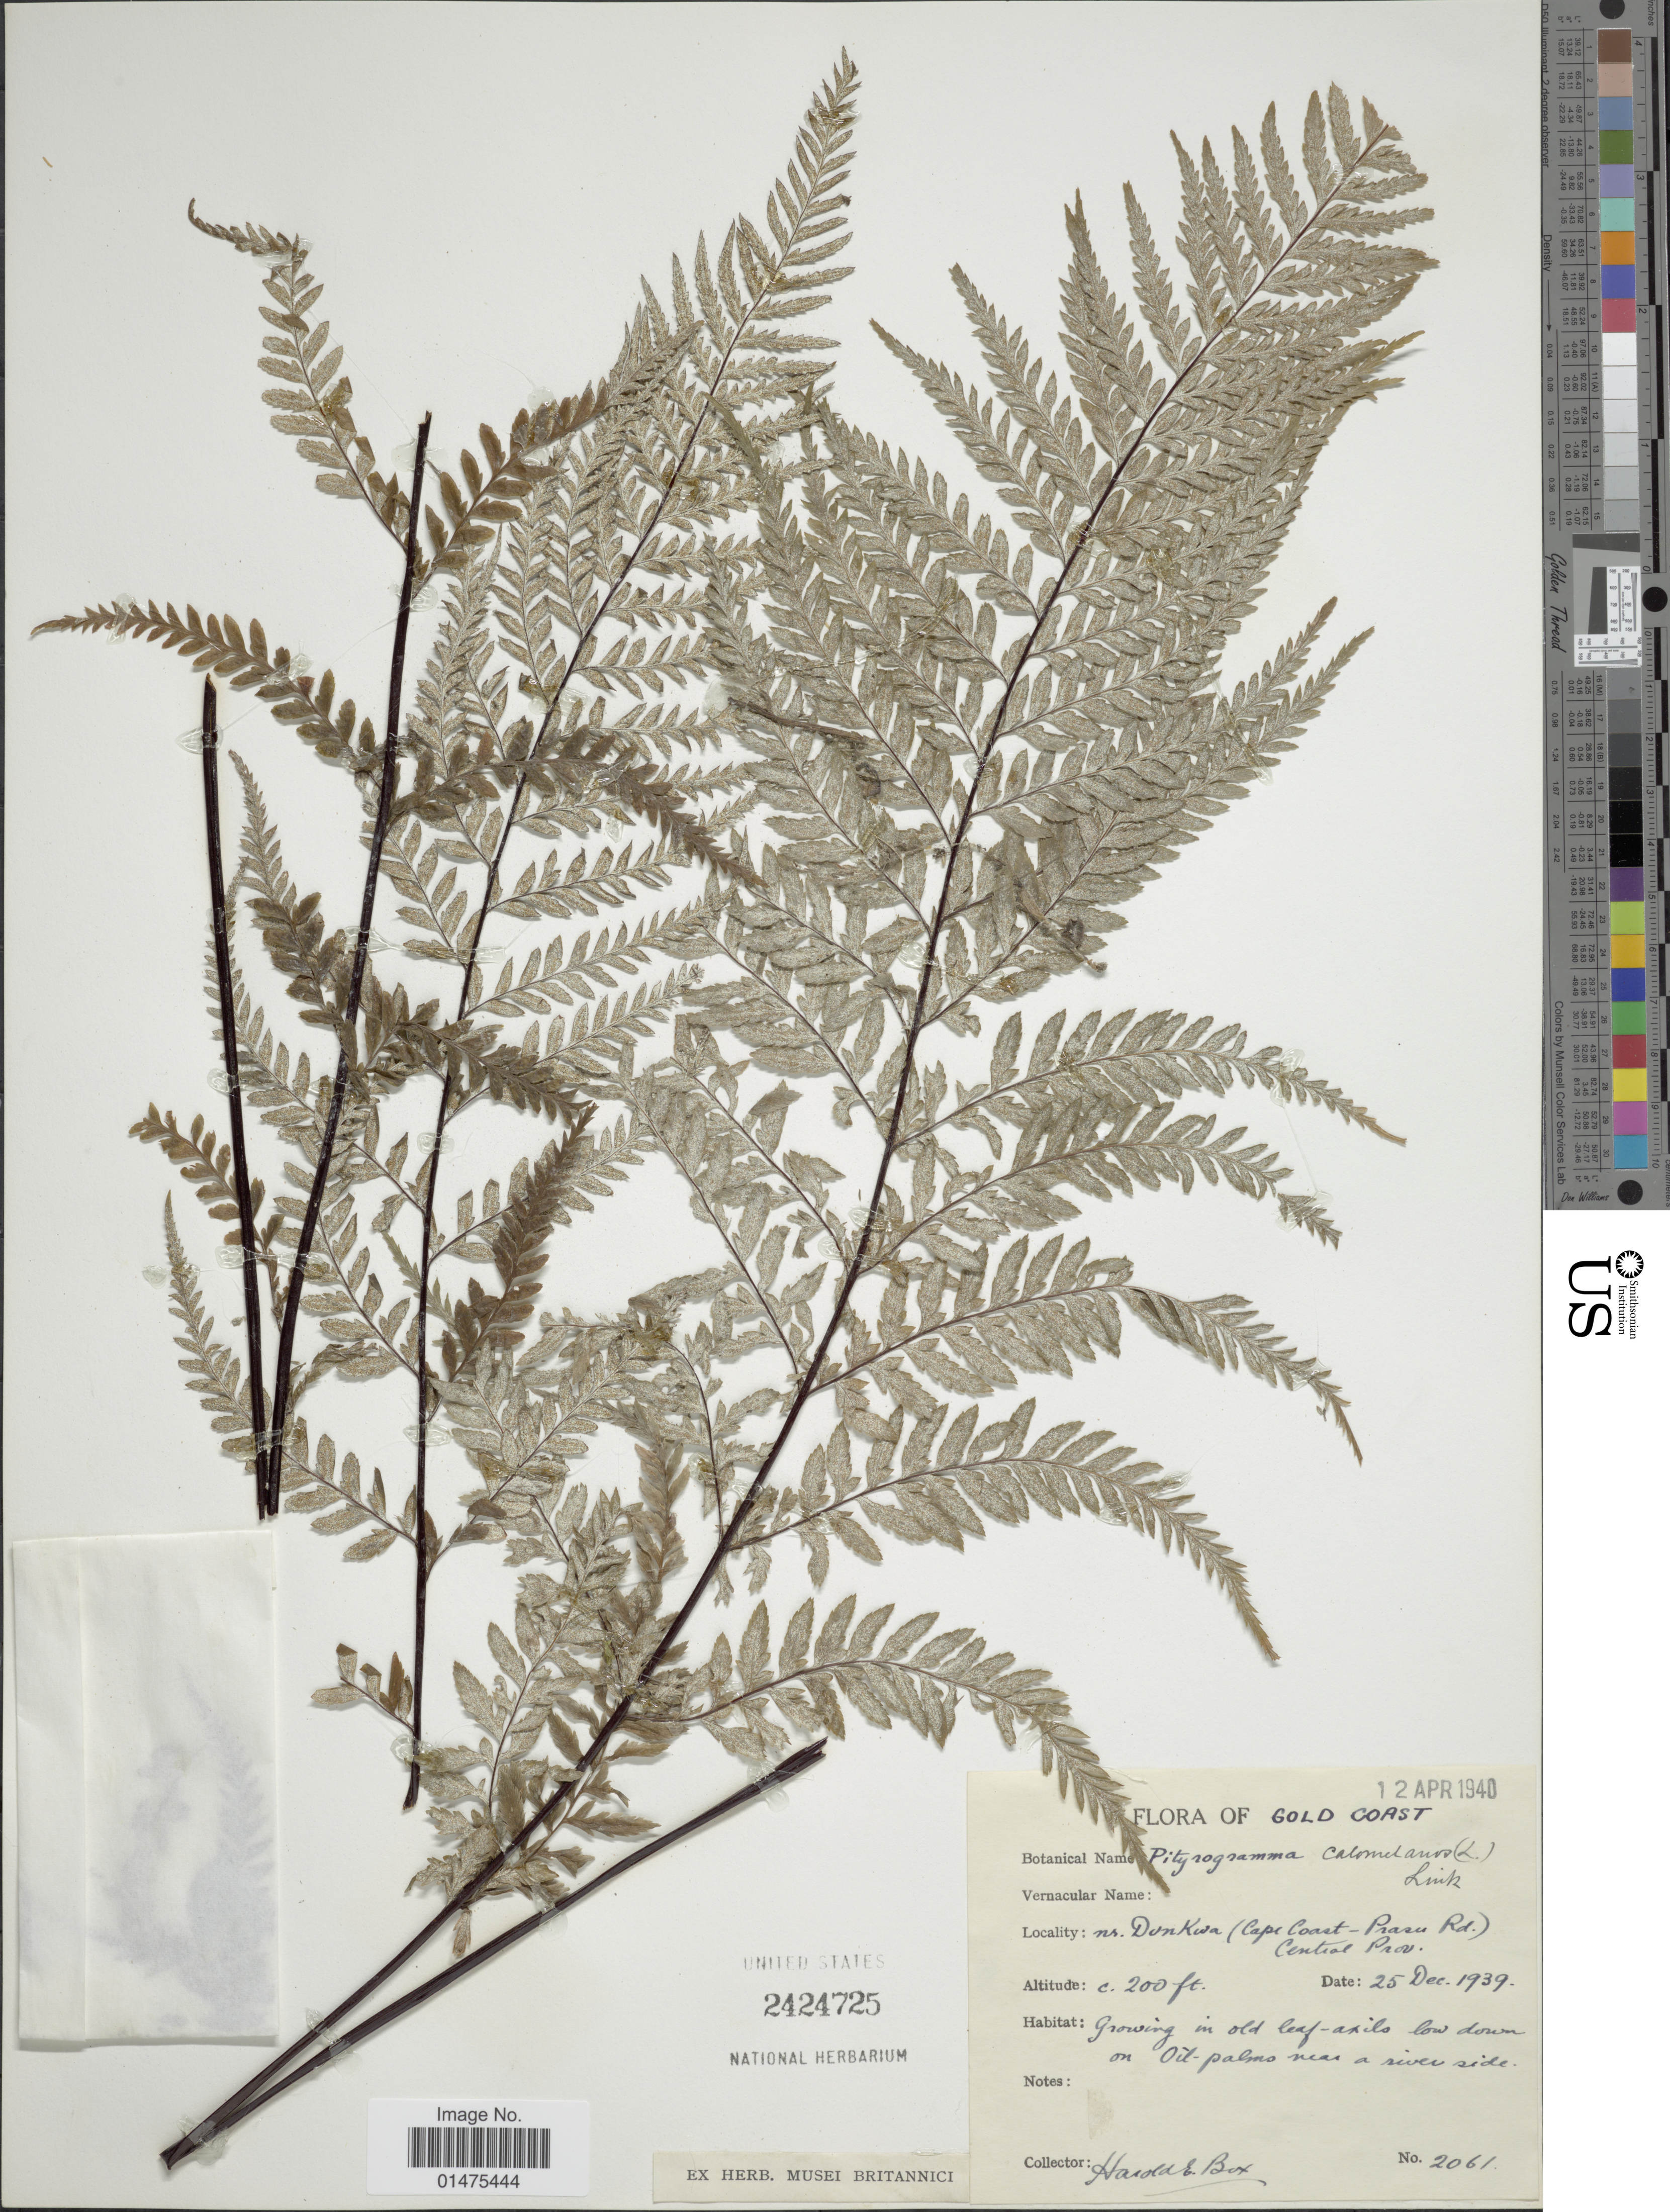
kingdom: Plantae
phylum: Tracheophyta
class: Polypodiopsida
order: Polypodiales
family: Pteridaceae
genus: Pityrogramma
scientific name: Pityrogramma calomelanos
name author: (L.) Link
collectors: H. E. Box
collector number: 2061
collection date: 1939-12-25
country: Ghana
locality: Nr. Donkwa (Cape Coast-Prasu Rd) Central Prov.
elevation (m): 61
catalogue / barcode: US 2424725